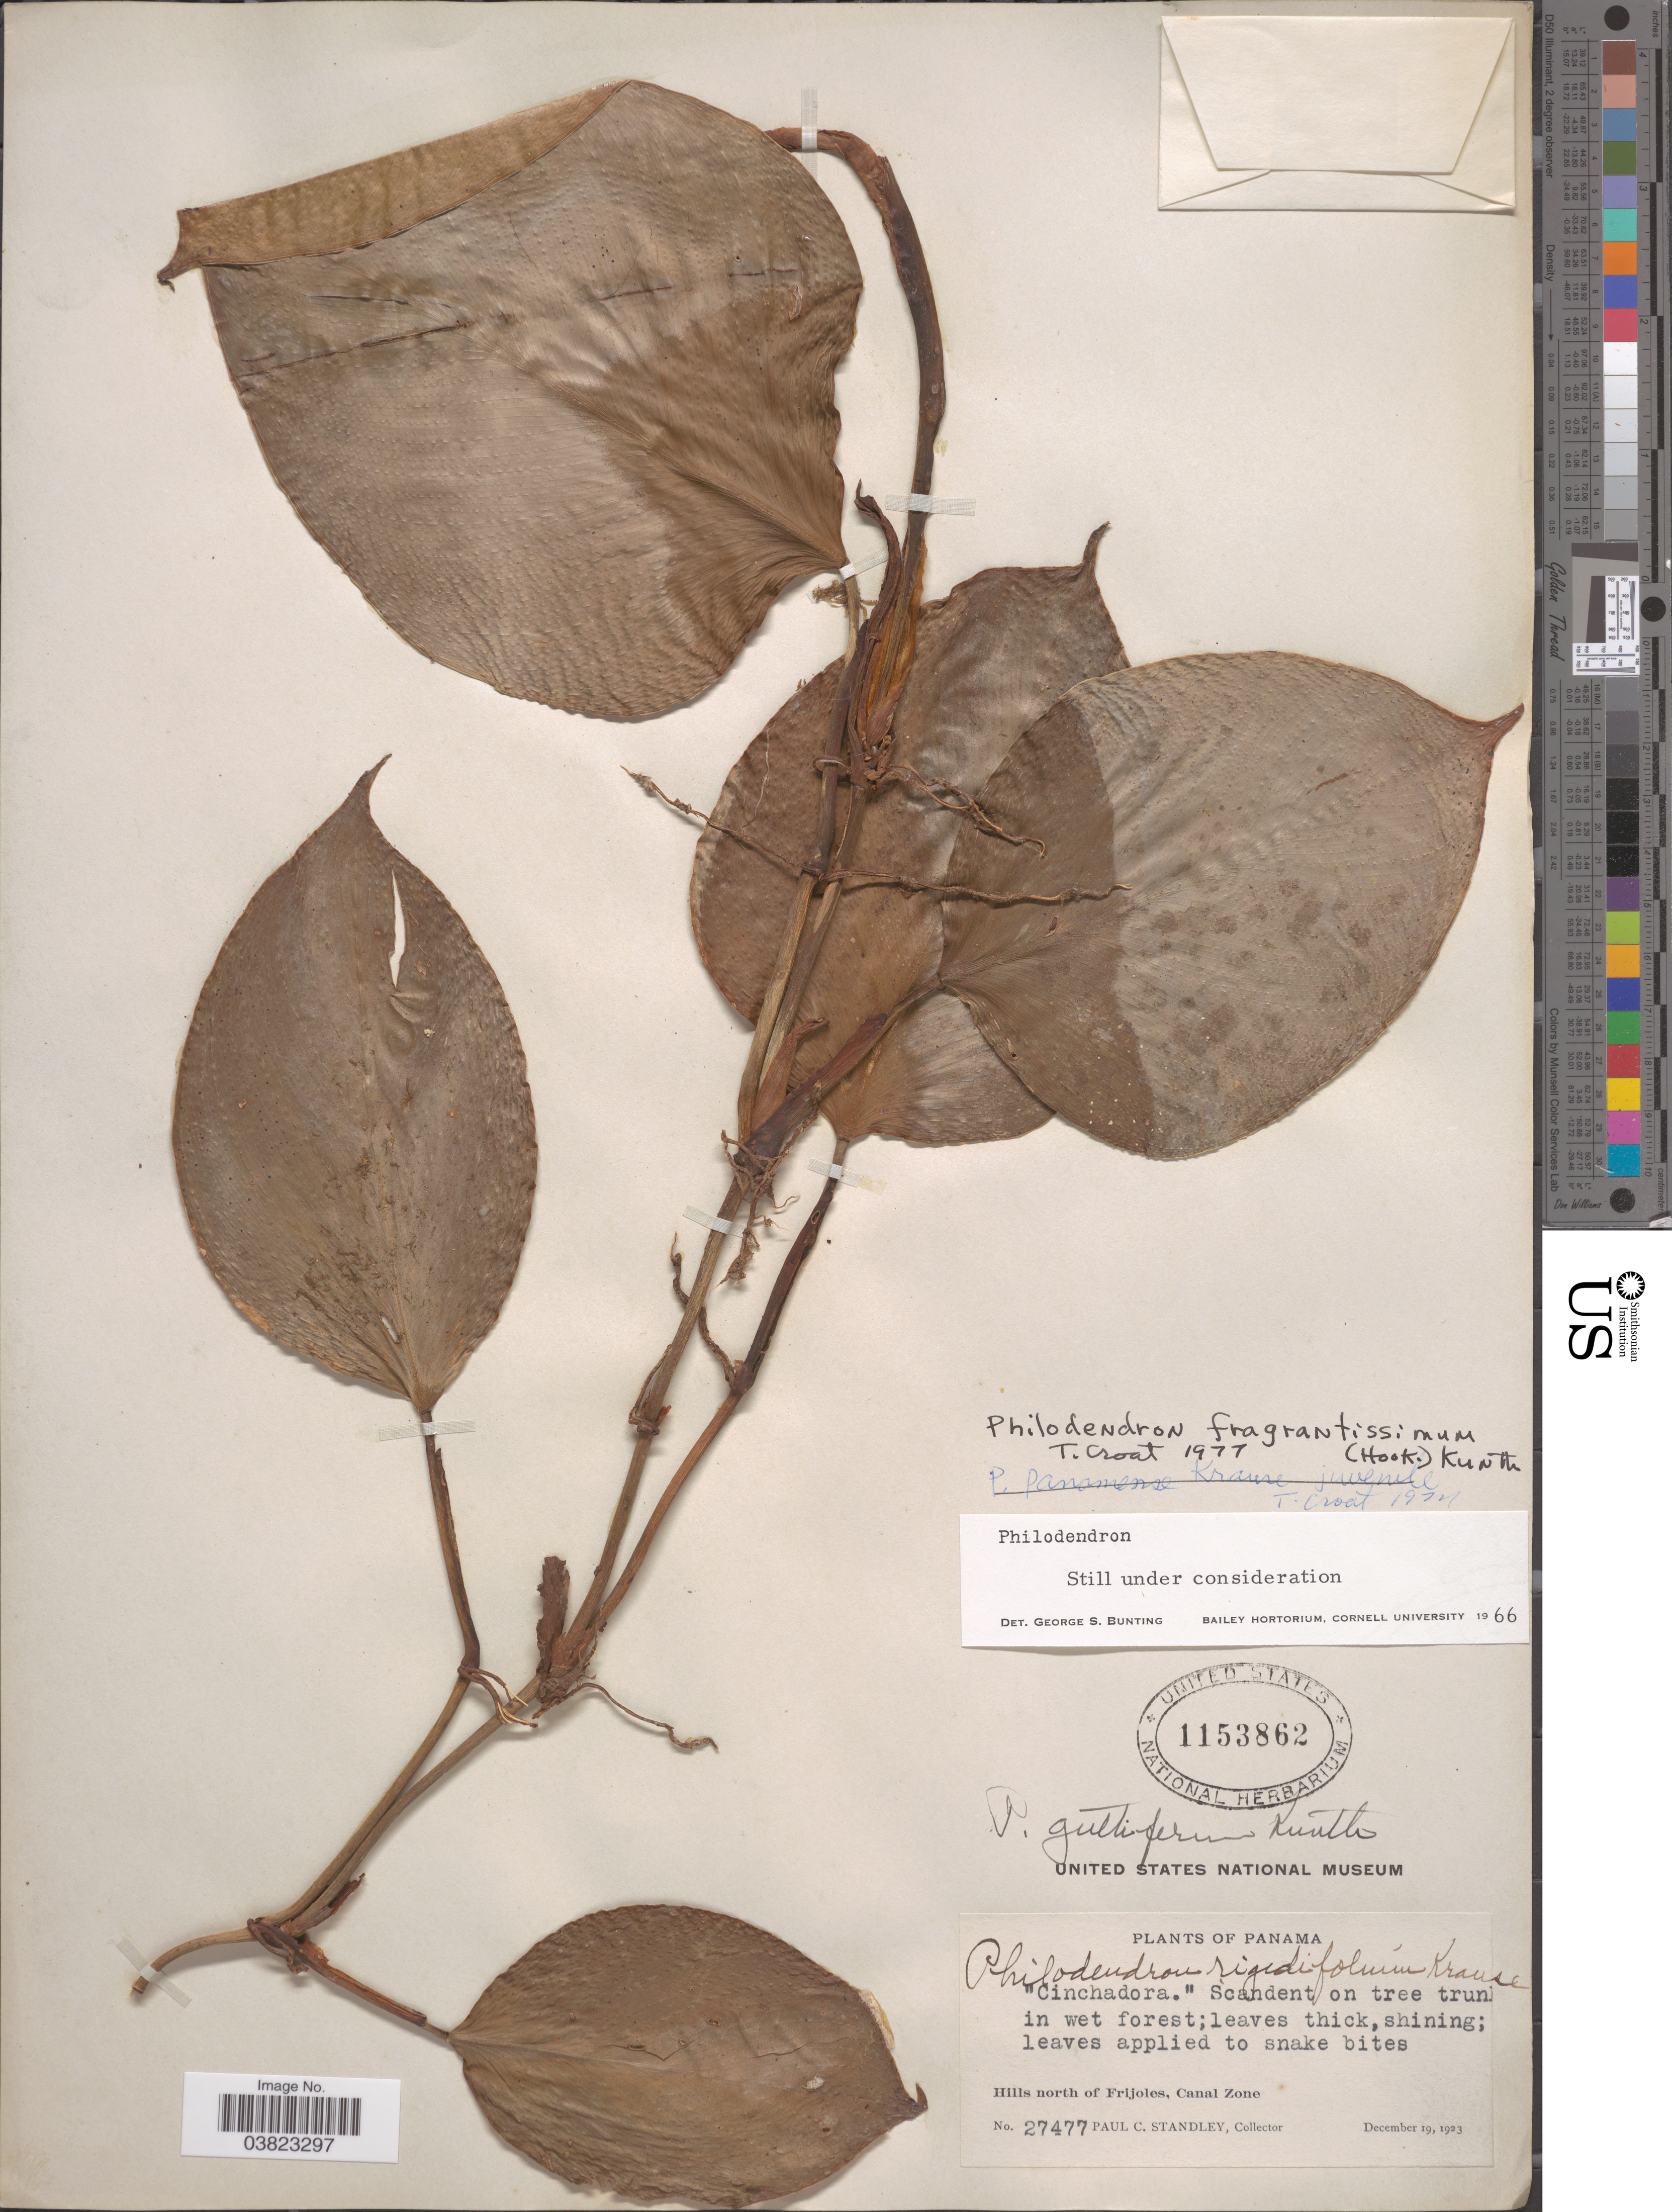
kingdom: Plantae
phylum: Tracheophyta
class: Liliopsida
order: Alismatales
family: Araceae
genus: Philodendron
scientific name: Philodendron fragrantissimum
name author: (G. Don) Kunth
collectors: P. C. Standley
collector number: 27477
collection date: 1923-12-19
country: Panama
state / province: Colón / Panamá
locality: Hills north of Frijoles, Canal Zone.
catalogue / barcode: US 1153862